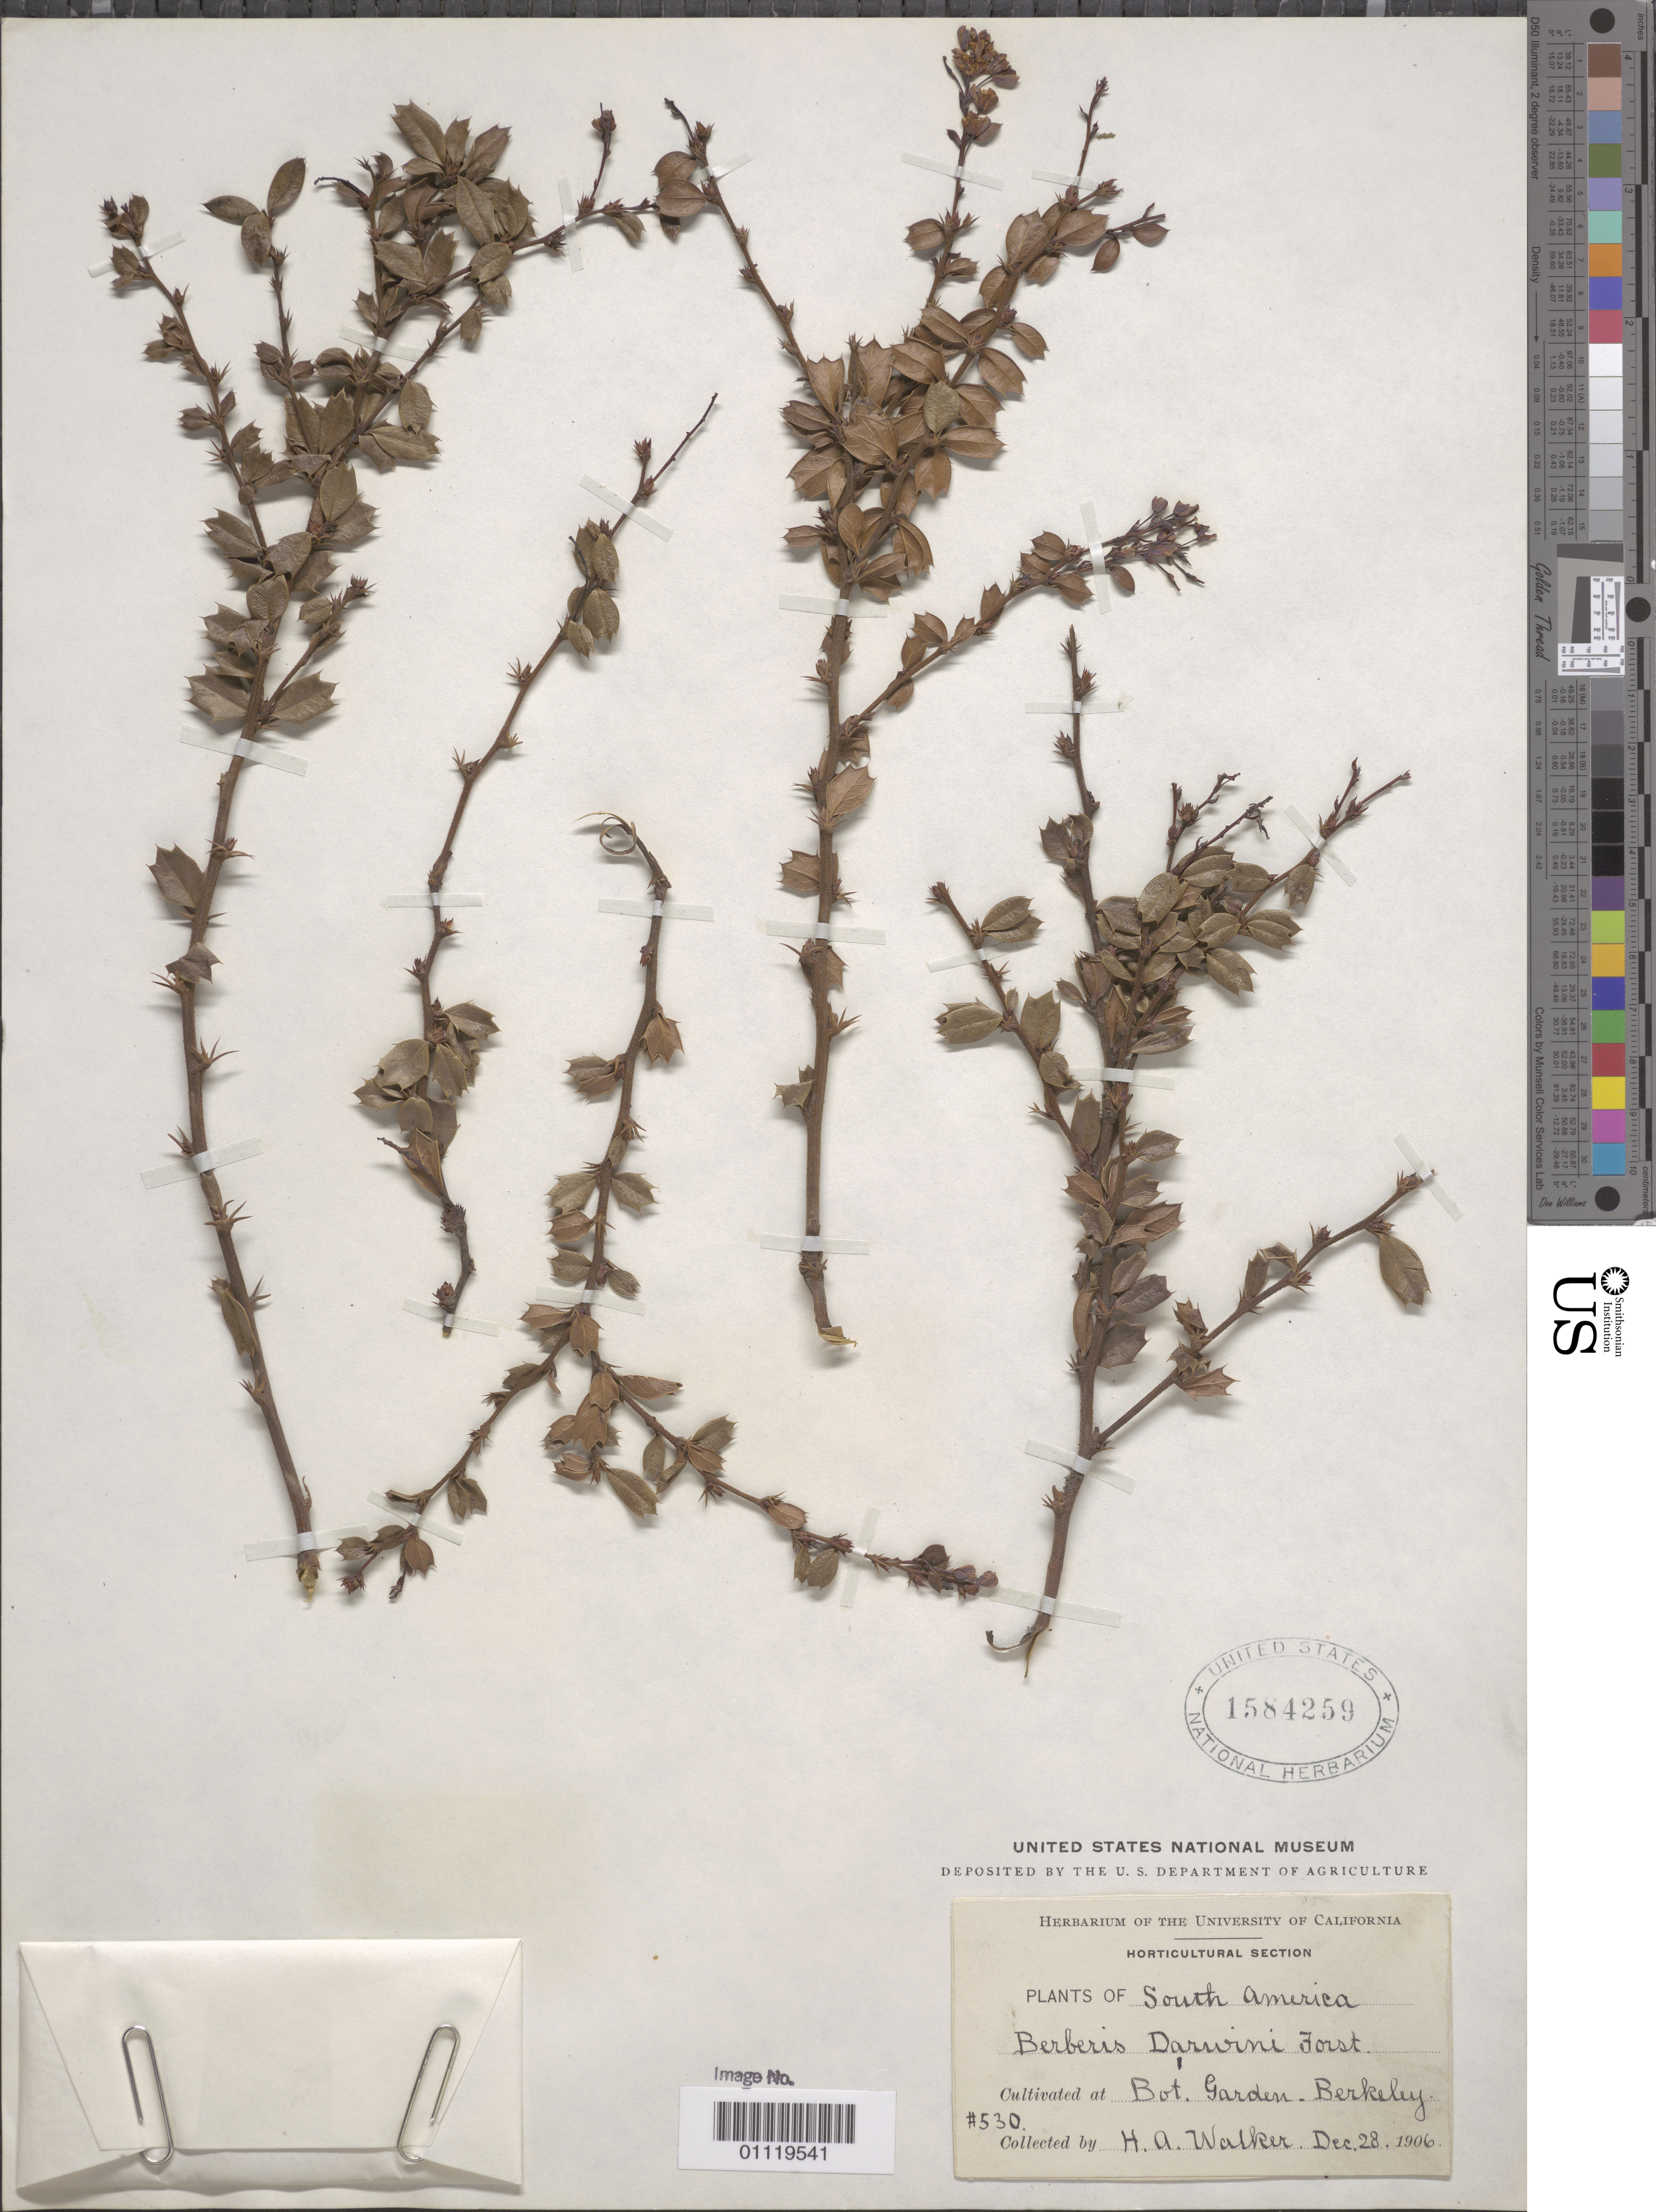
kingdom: Plantae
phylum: Tracheophyta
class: Magnoliopsida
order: Ranunculales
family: Berberidaceae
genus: Berberis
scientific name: Berberis darwinii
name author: Hook.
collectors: H. Walker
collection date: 1906-12-28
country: United States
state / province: California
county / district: Alameda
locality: Botanical Garden, Berkeley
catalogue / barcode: US 1584259